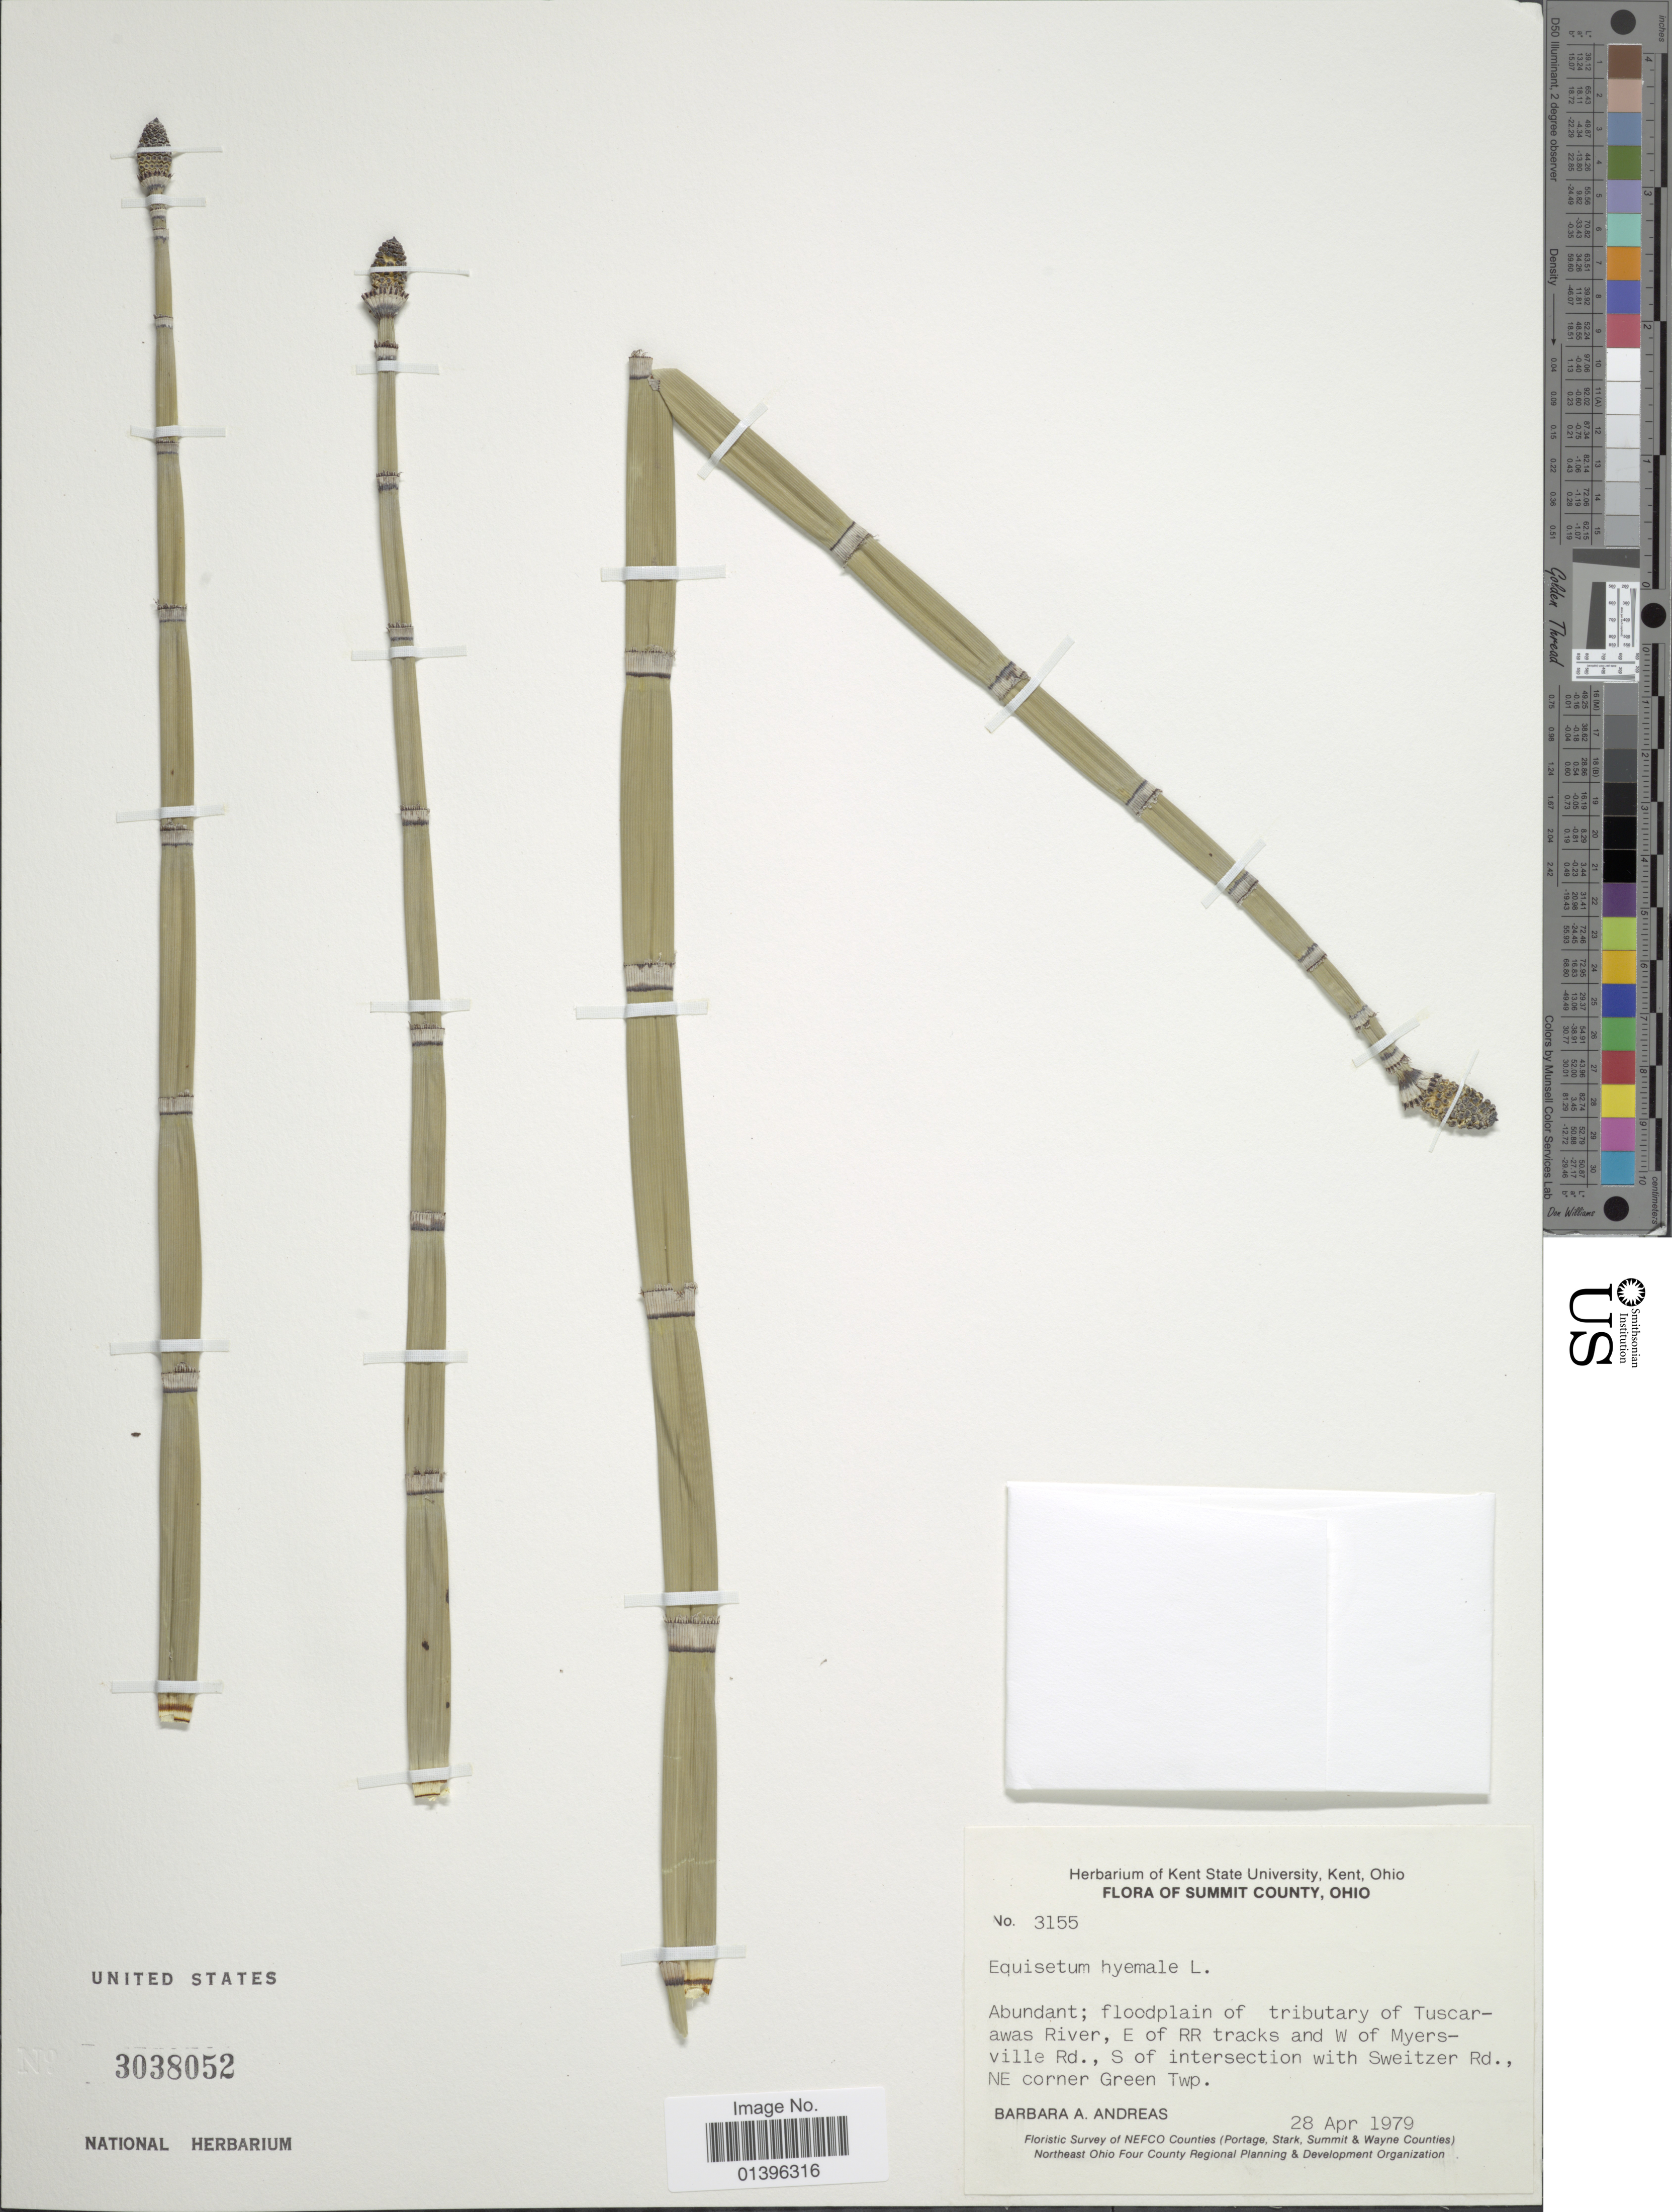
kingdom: Plantae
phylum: Tracheophyta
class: Polypodiopsida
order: Equisetales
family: Equisetaceae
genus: Equisetum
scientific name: Equisetum hyemale var. affine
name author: (Engelm.) A.A. Eaton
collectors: B. A. Andreas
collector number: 3155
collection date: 1979-04-28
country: United States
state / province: Ohio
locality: Summit County. Abundant; floodplain of tribuatry of Tuscarawas River, E of RR tracks and W of Myersville Rd., S of intersection with Sweitzer Rd., NE corner Green Twp.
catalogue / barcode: US 3038052